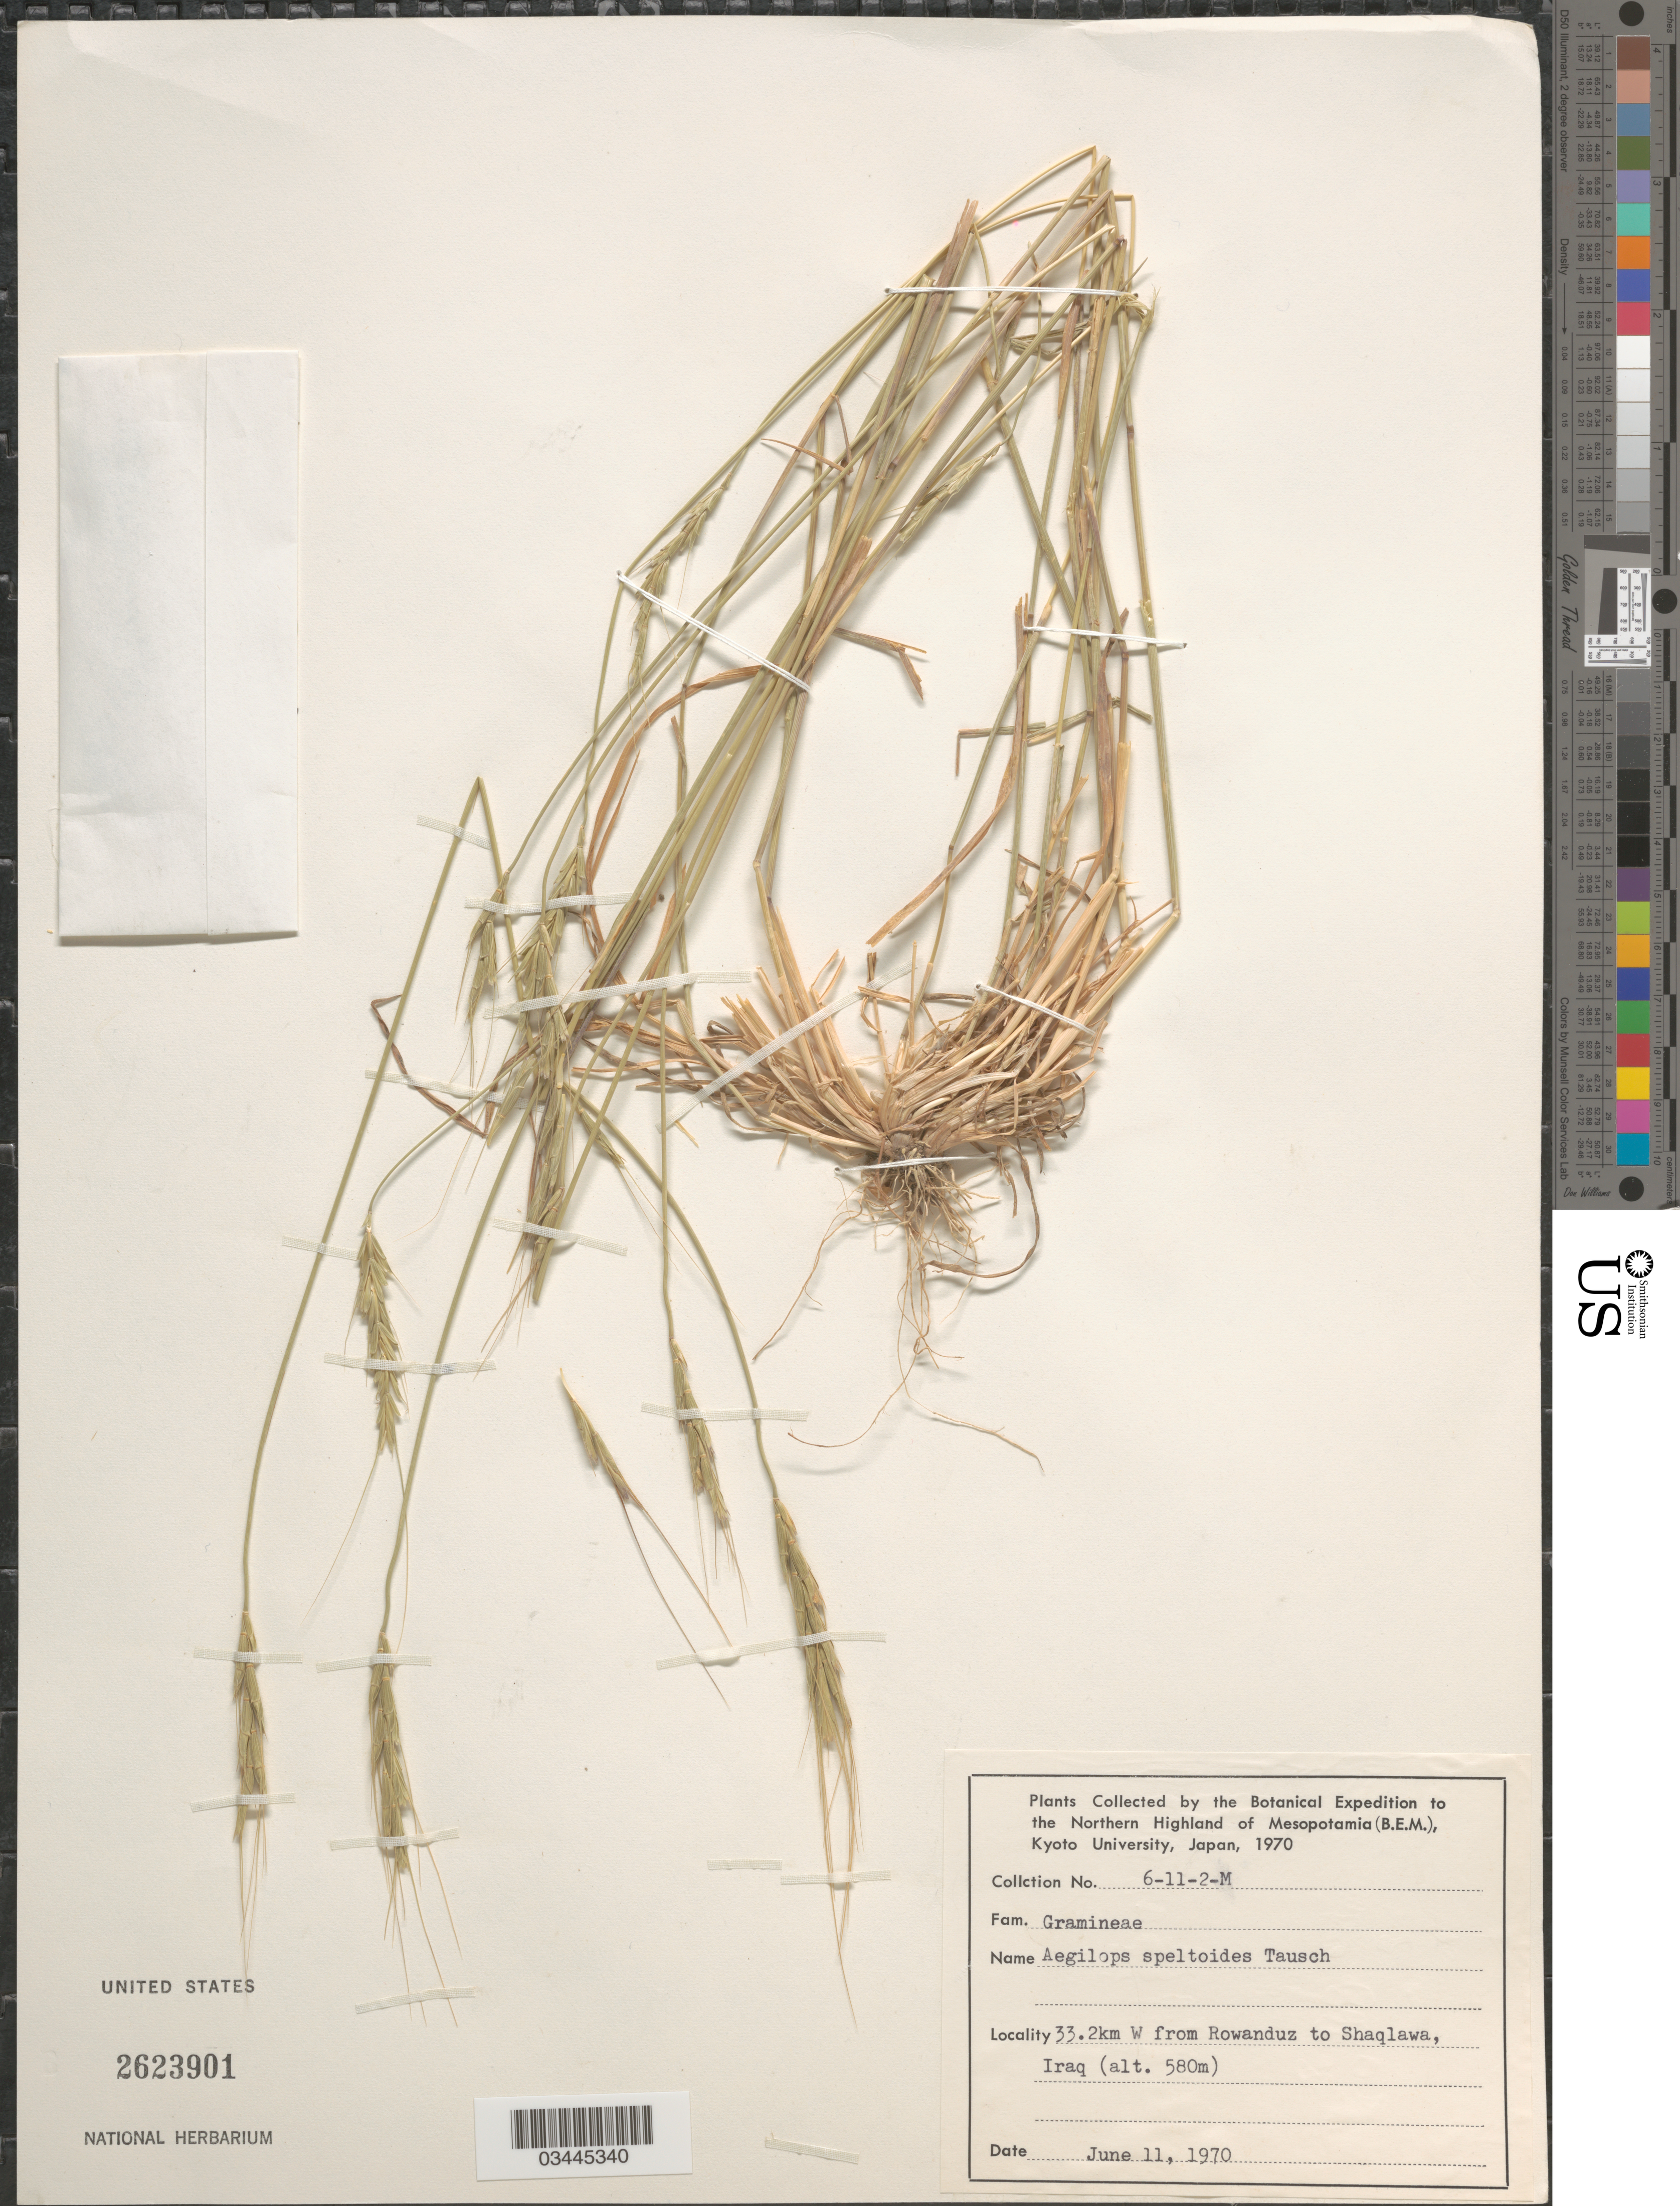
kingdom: Plantae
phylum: Tracheophyta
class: Liliopsida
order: Poales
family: Poaceae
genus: Aegilops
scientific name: Aegilops speltoides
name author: Tausch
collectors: Botanical Expedition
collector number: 6-11-2-M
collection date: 1970-06-11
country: Iraq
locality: To the Northern Highland of Mesopotamia (B.E.M.). 33.2km W from Rowanduz to Shaqlawa.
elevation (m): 580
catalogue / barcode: US 2623901